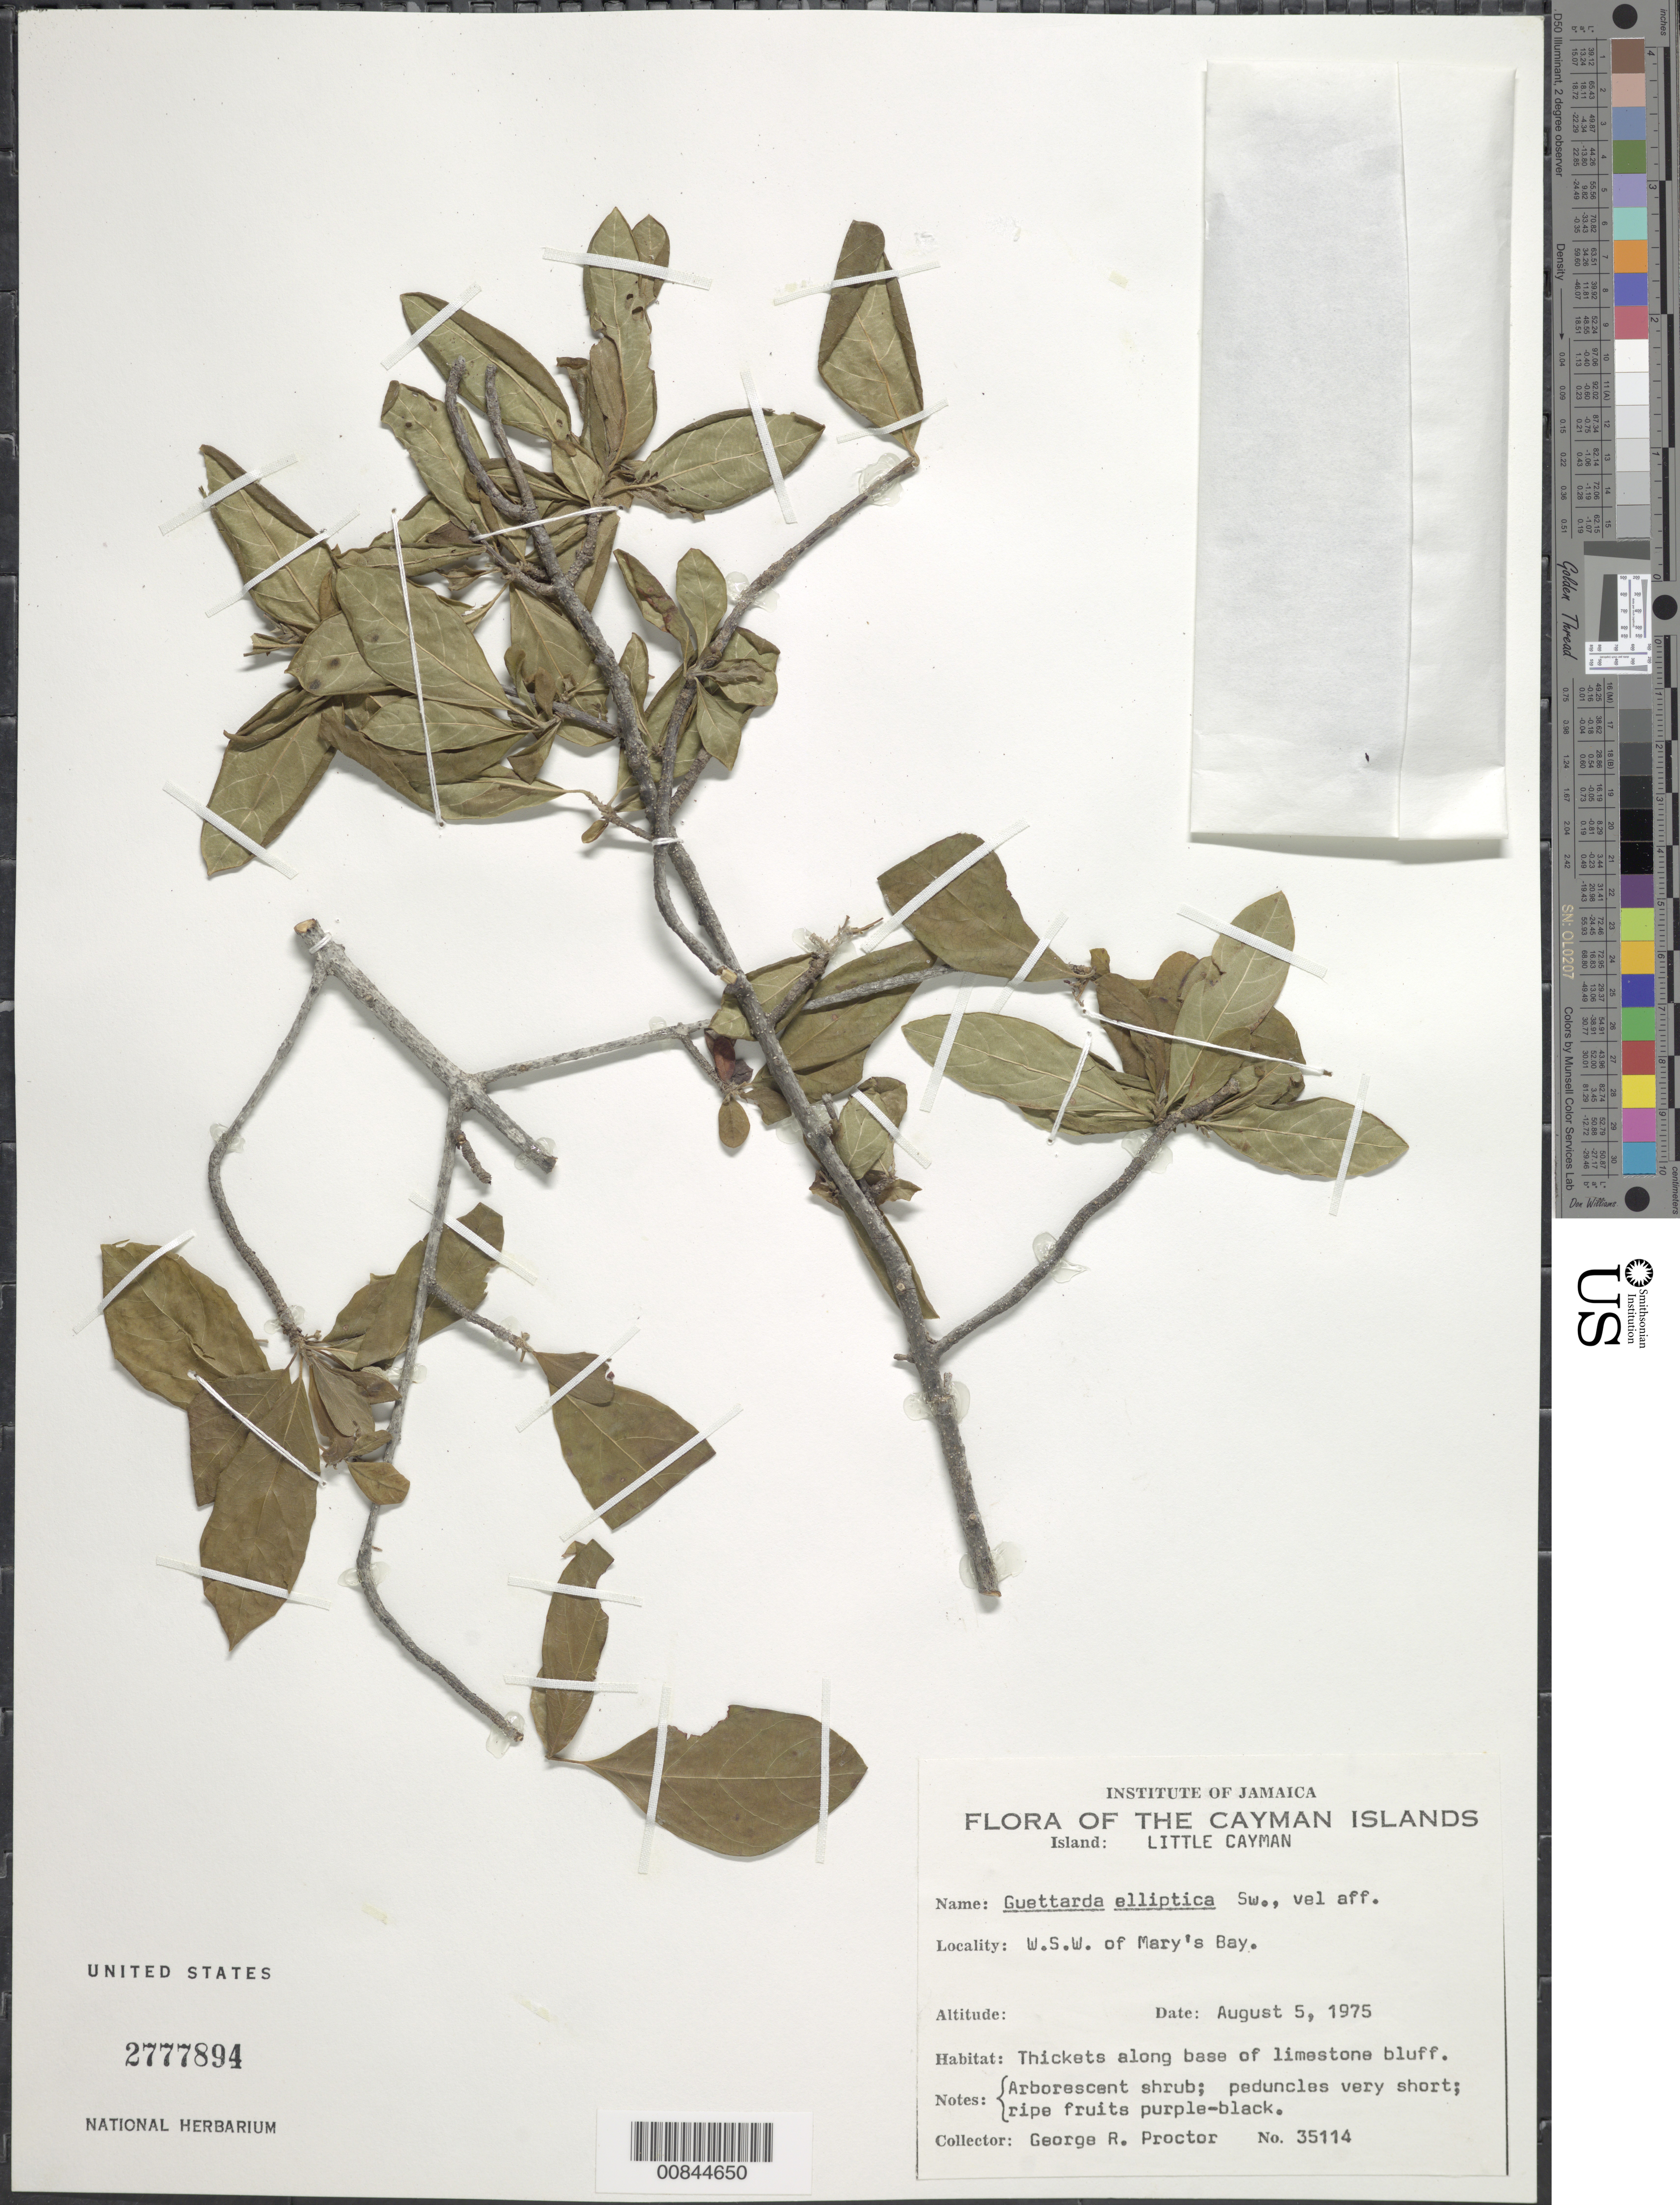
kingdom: Plantae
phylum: Tracheophyta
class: Magnoliopsida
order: Gentianales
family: Rubiaceae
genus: Guettarda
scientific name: Guettarda elliptica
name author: Sw.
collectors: G. R. Proctor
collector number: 35114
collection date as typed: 05 Aug 1975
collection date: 1975-08-05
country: Cayman Islands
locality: Little Cayman Island: WSW of Mary's Bay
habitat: Thickets along base of limestone bluff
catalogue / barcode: US 2777894